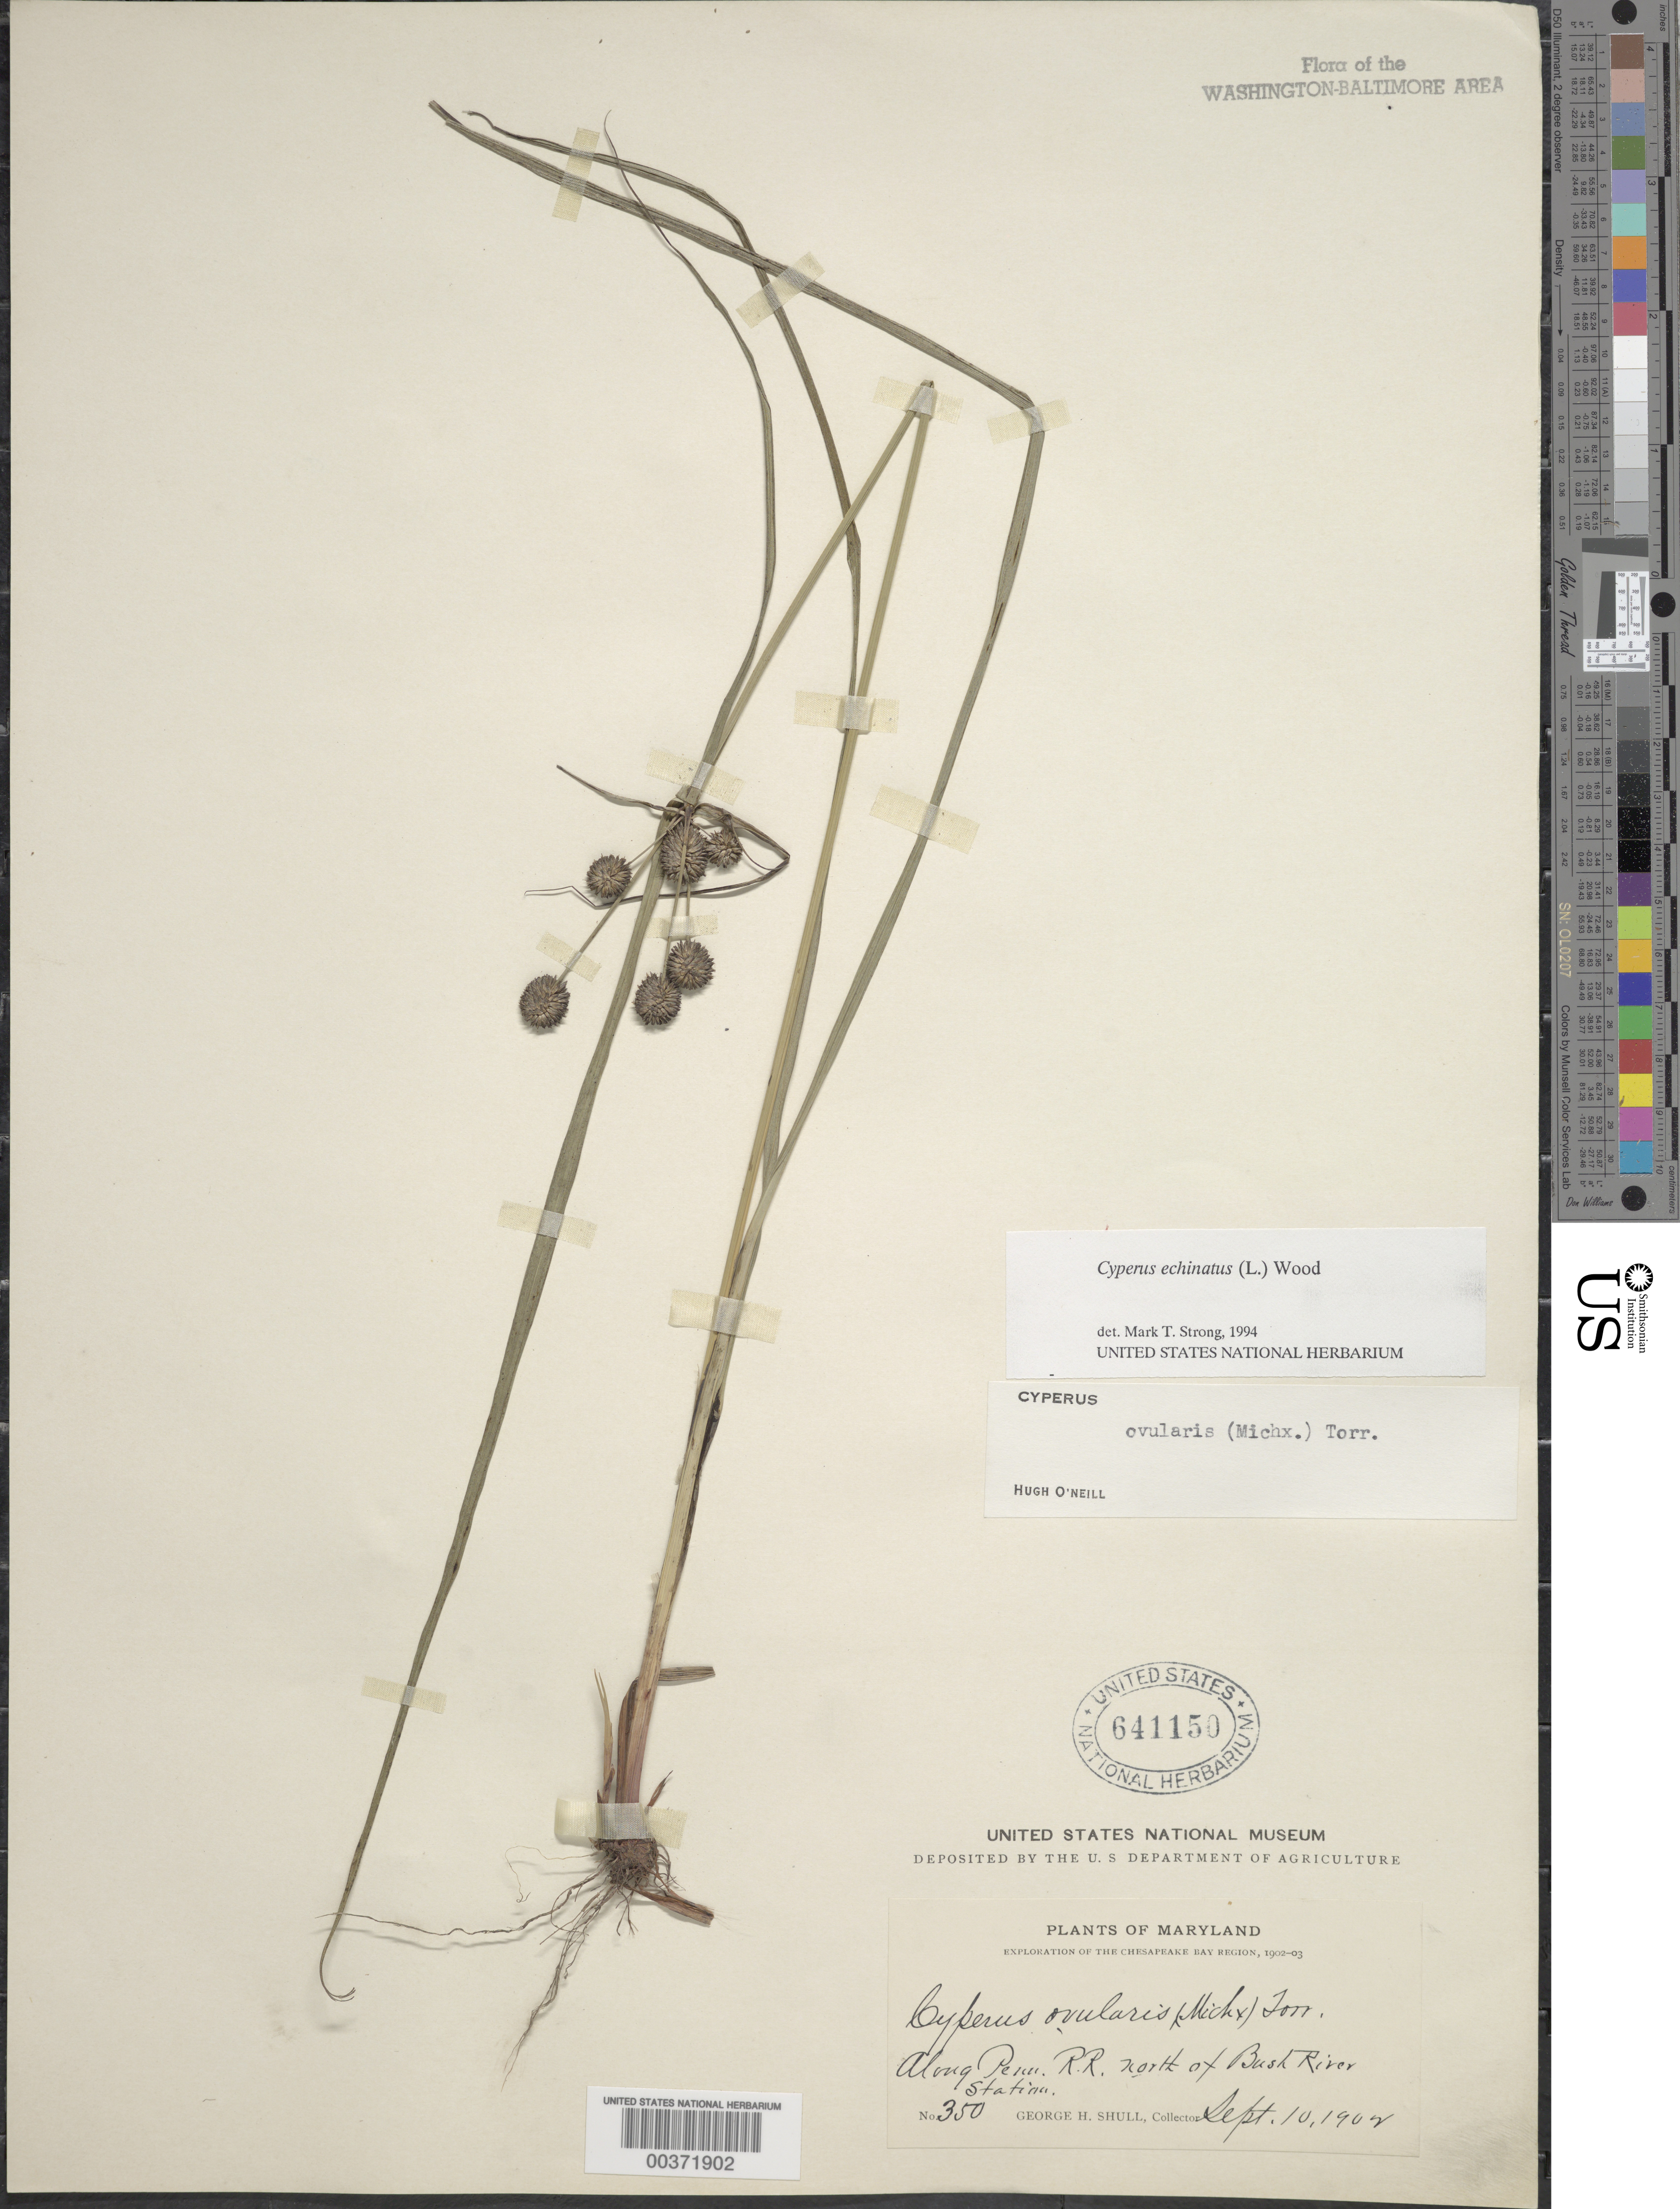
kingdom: Plantae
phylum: Tracheophyta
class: Liliopsida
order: Poales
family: Cyperaceae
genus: Cyperus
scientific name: Cyperus echinatus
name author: (L.) Alph. Wood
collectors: G. H. Shull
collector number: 350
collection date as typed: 10 Sep 1902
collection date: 1902-09-10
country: United States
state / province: Maryland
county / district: Harford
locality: Penn. Railroad, north of Bush River Station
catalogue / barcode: US 641150